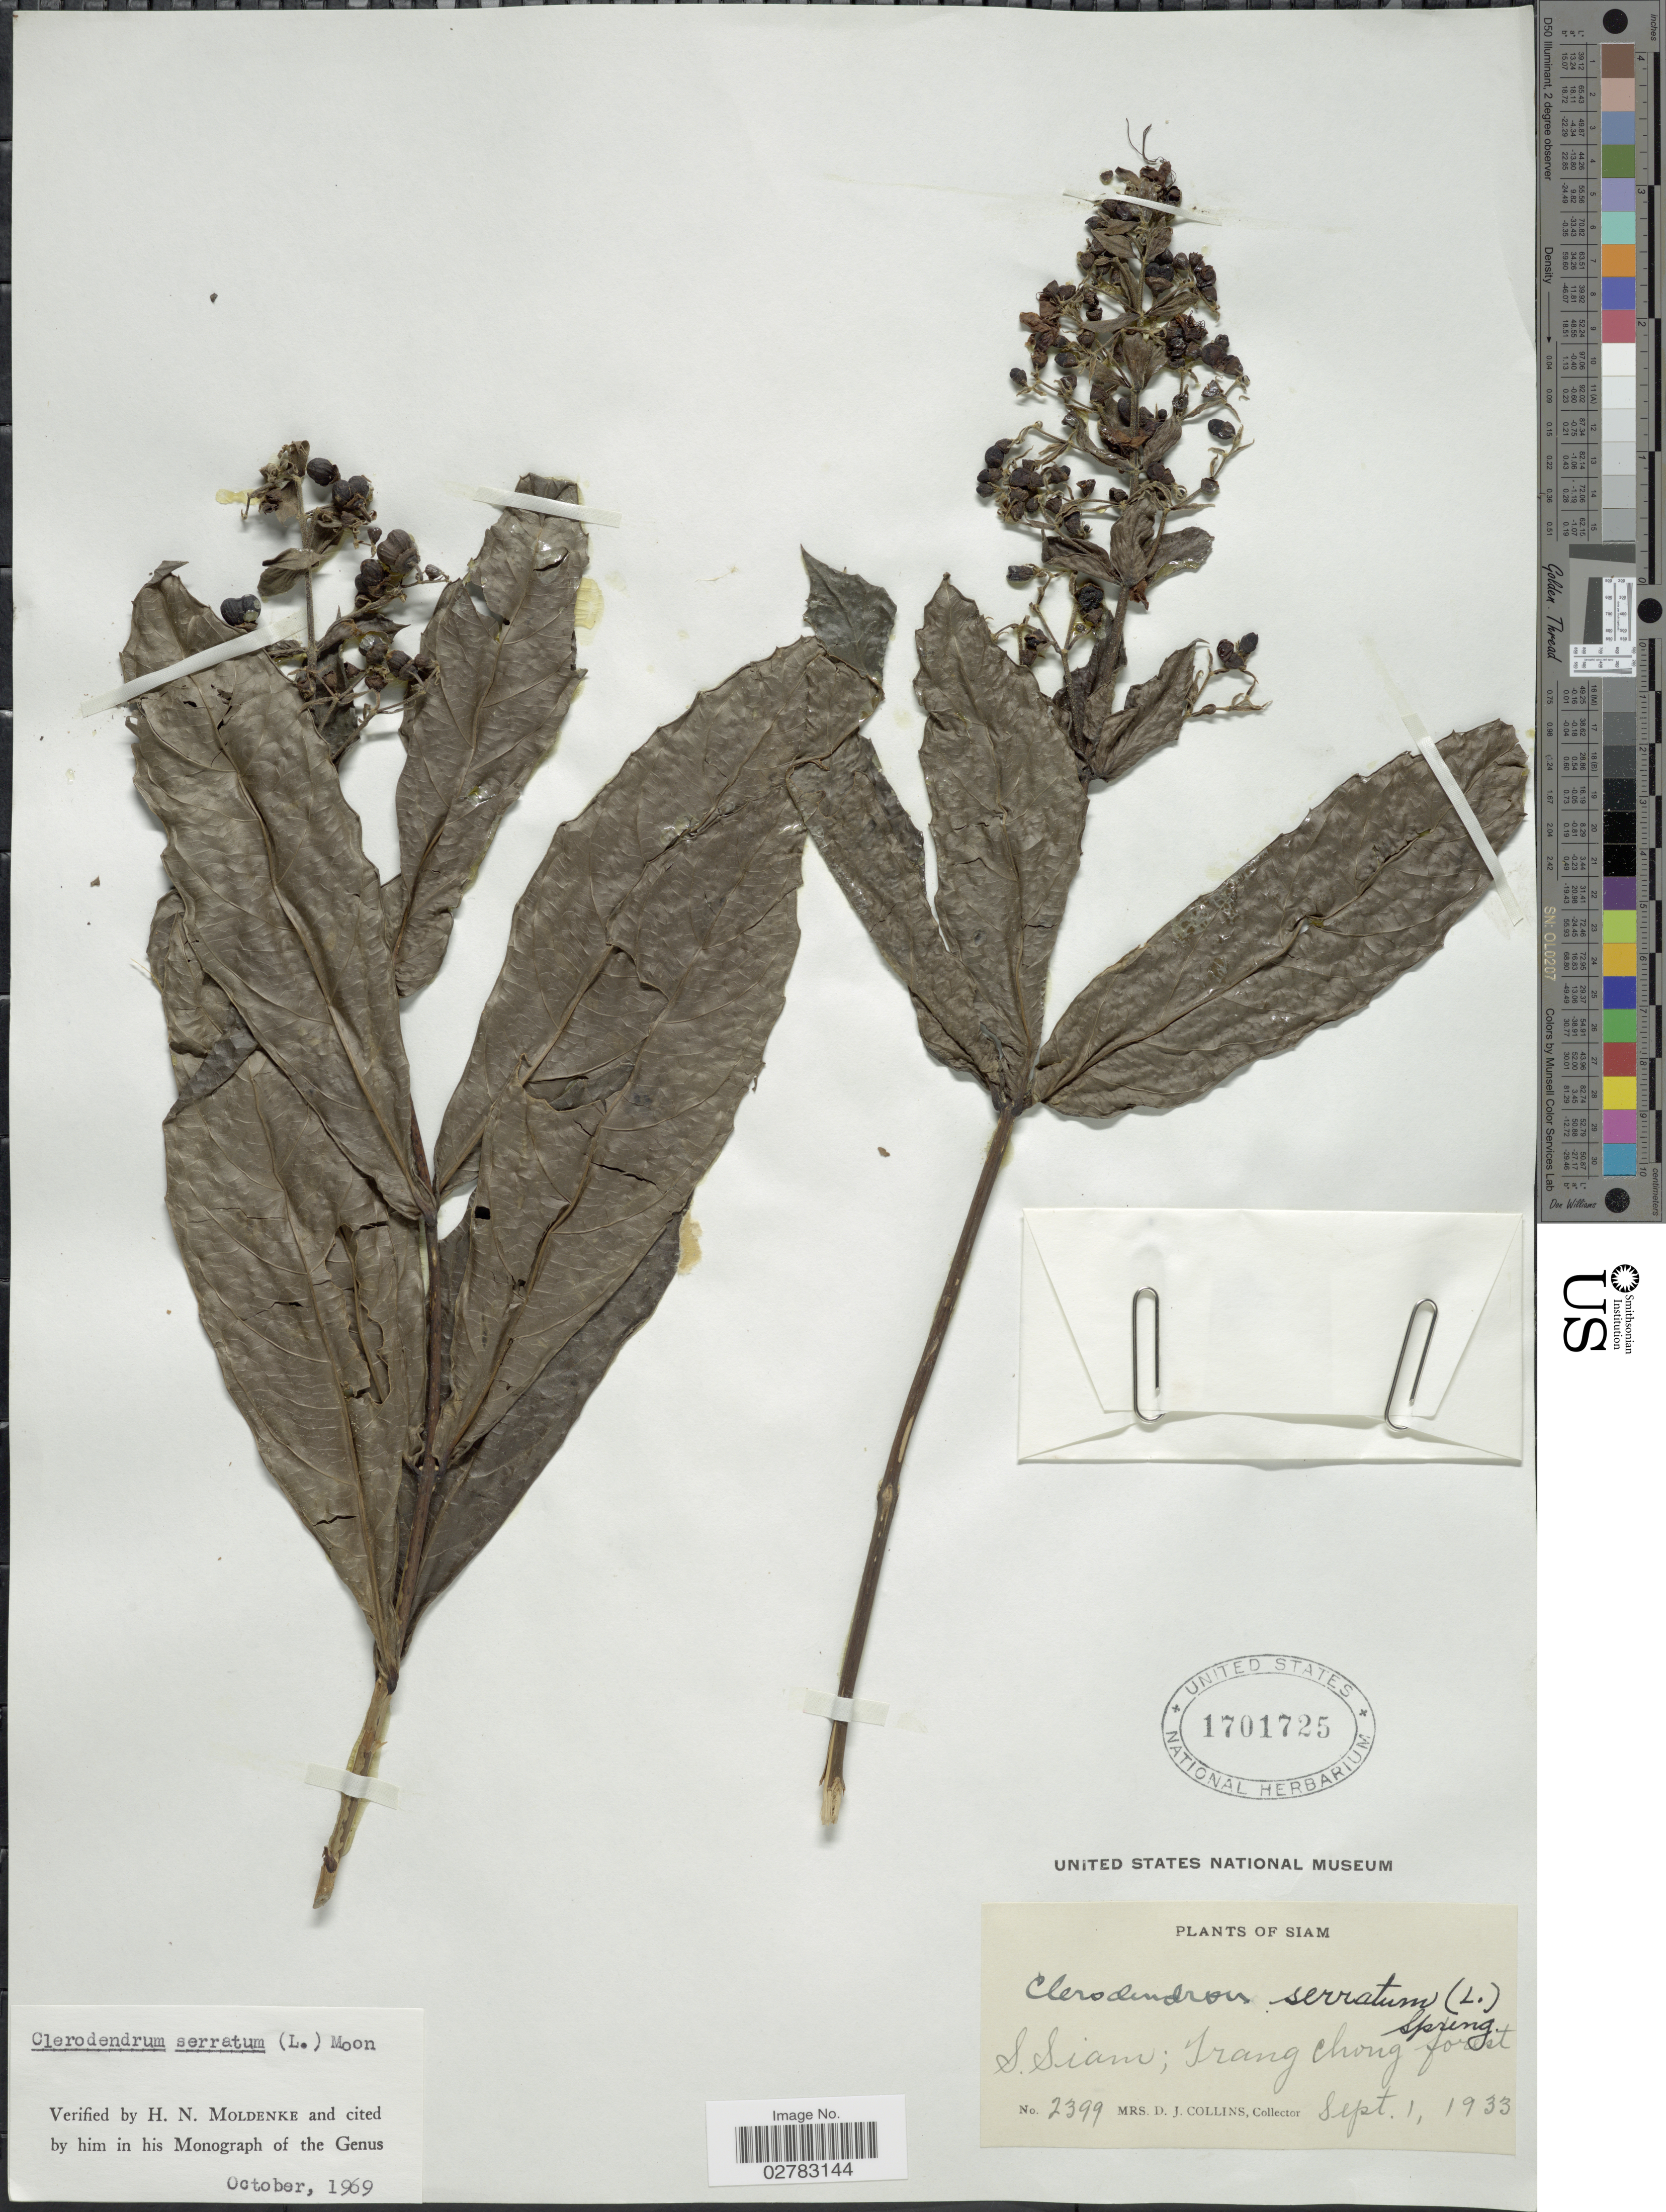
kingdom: Plantae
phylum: Tracheophyta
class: Magnoliopsida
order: Lamiales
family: Lamiaceae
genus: Clerodendrum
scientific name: Clerodendrum serratum var. serratum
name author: (L.) Moon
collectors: Mrs. D. J. Collins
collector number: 2399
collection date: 1933-09-01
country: Thailand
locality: S. Siam; Trang chong forest.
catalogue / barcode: US 1701725